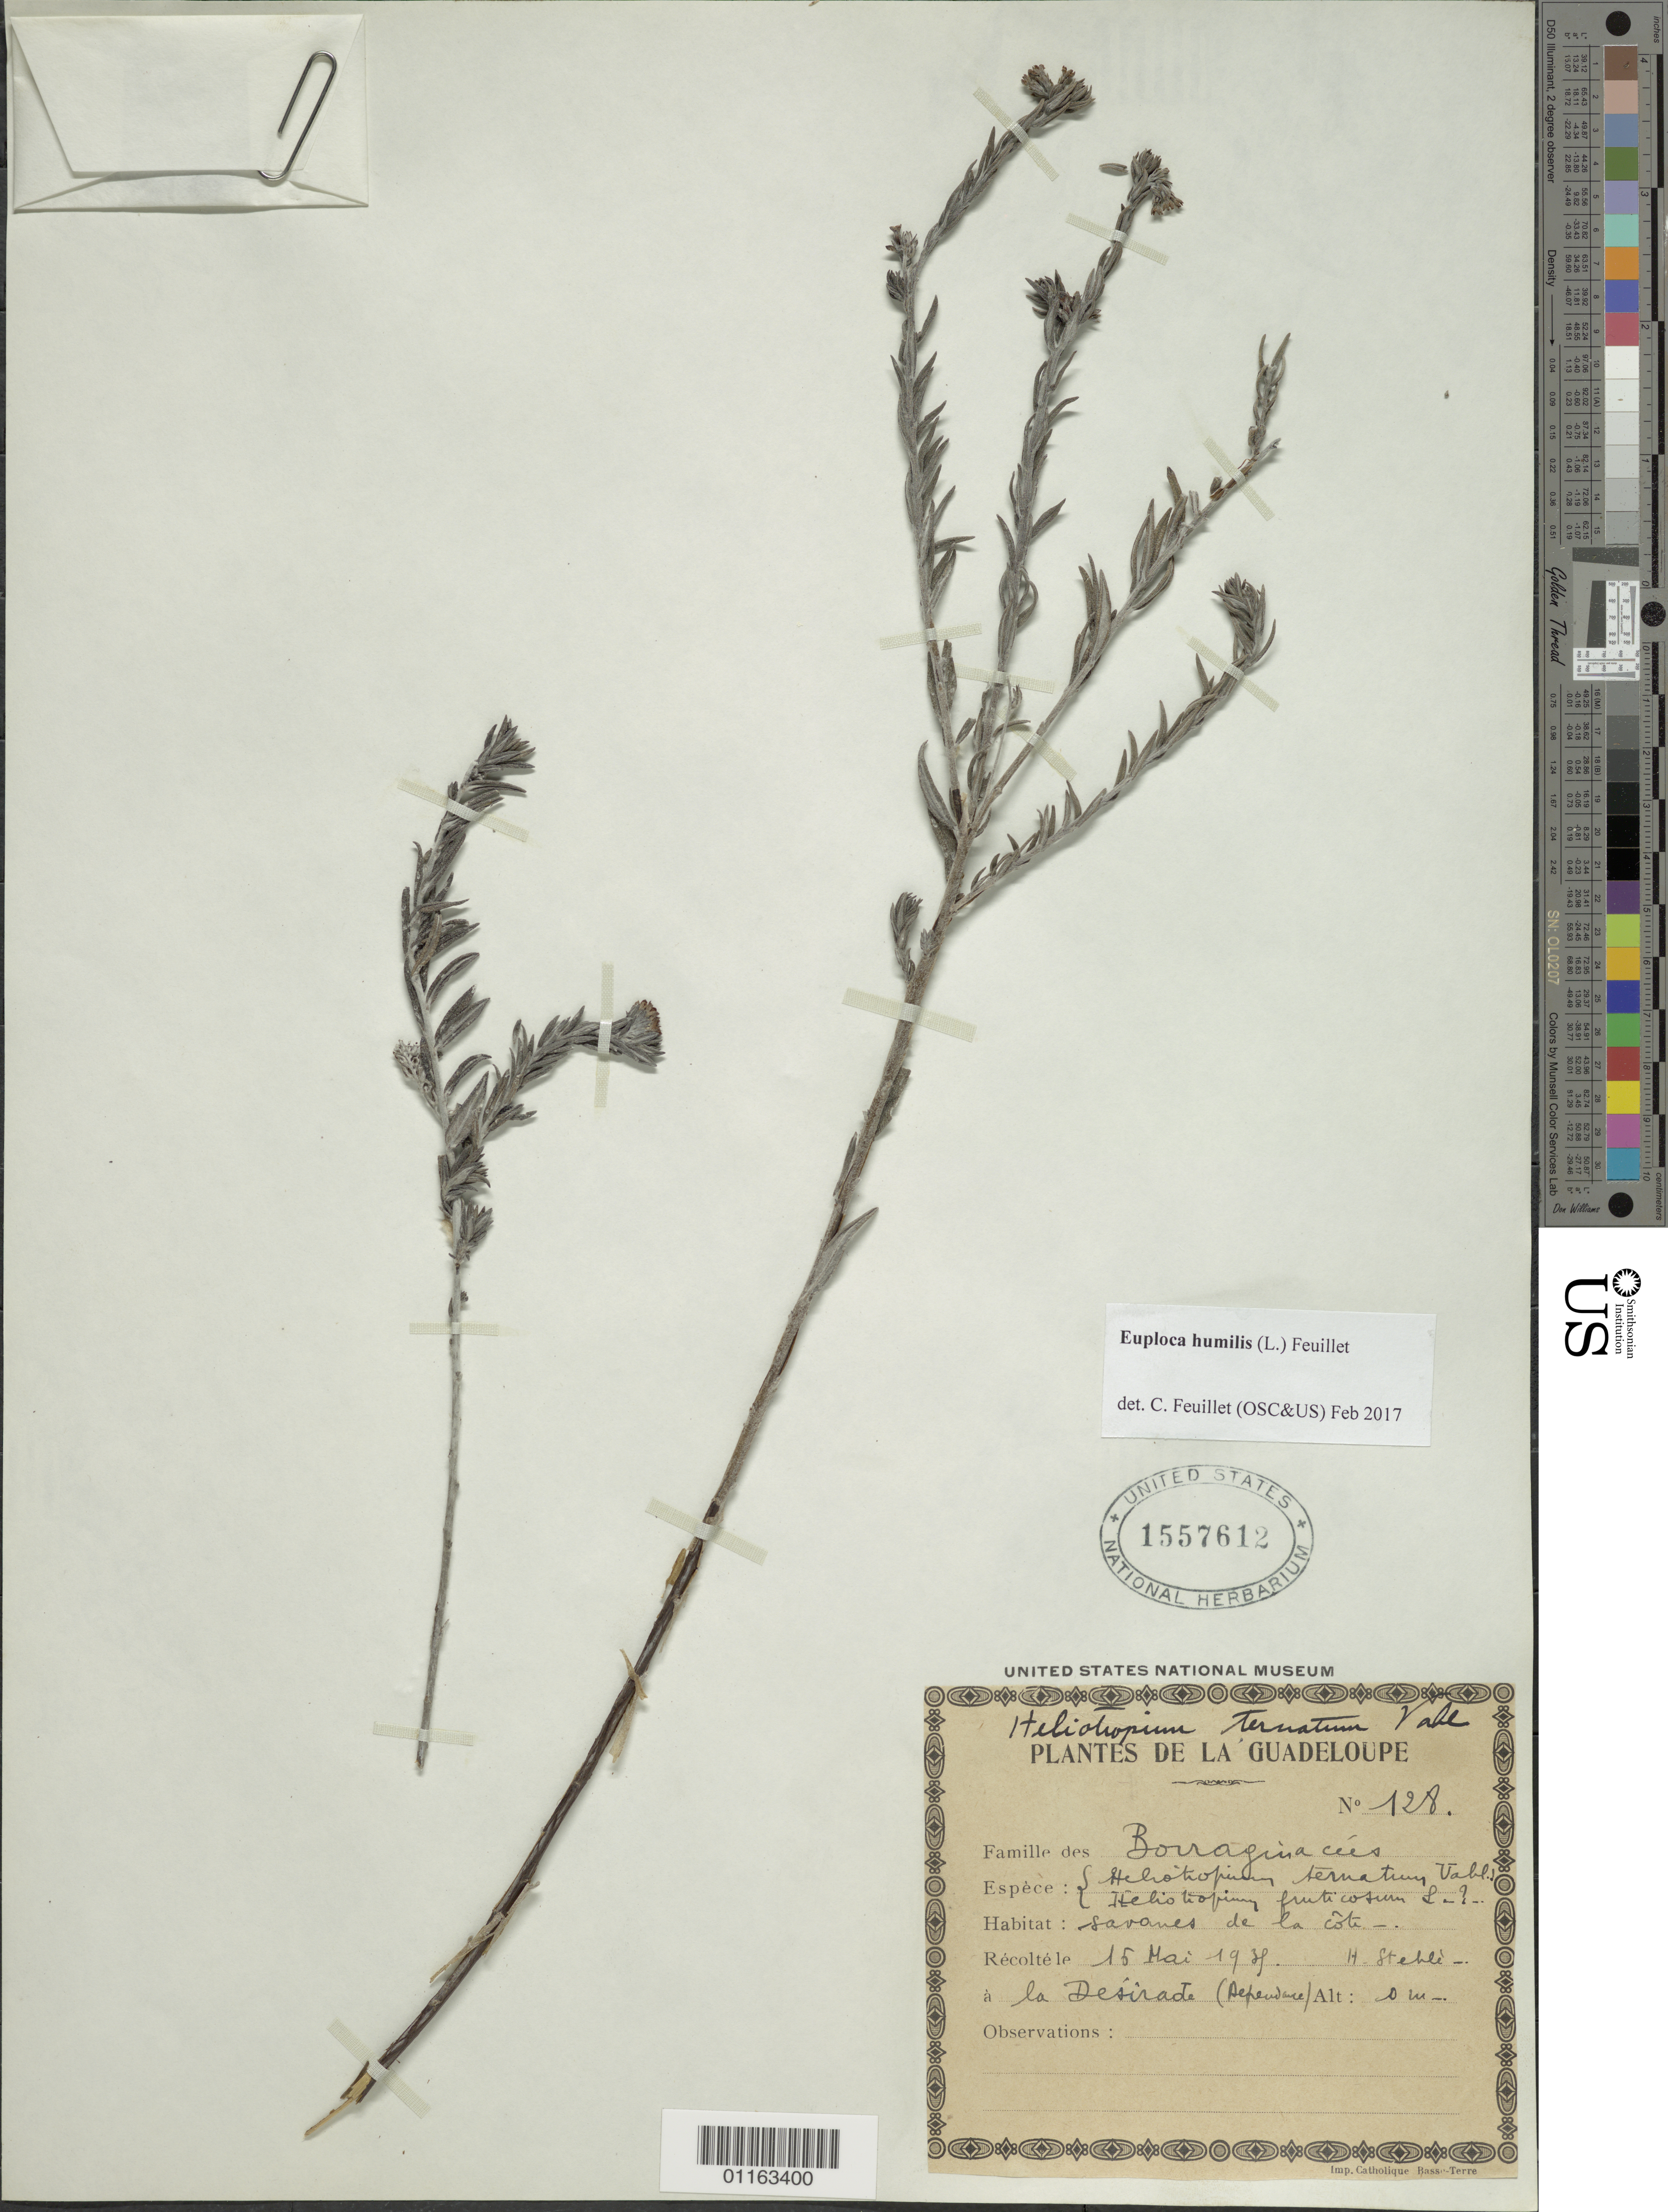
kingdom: Plantae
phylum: Tracheophyta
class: Magnoliopsida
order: Boraginales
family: Heliotropiaceae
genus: Euploca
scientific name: Euploca humilis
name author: (L.) Feuillet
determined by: Feuillet, C.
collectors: H. Stehlé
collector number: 128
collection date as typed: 15 May 1935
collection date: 1935-05-15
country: Guadeloupe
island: La Désirade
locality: la Desirade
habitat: Savanes de la côte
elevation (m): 0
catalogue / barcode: US 1557612